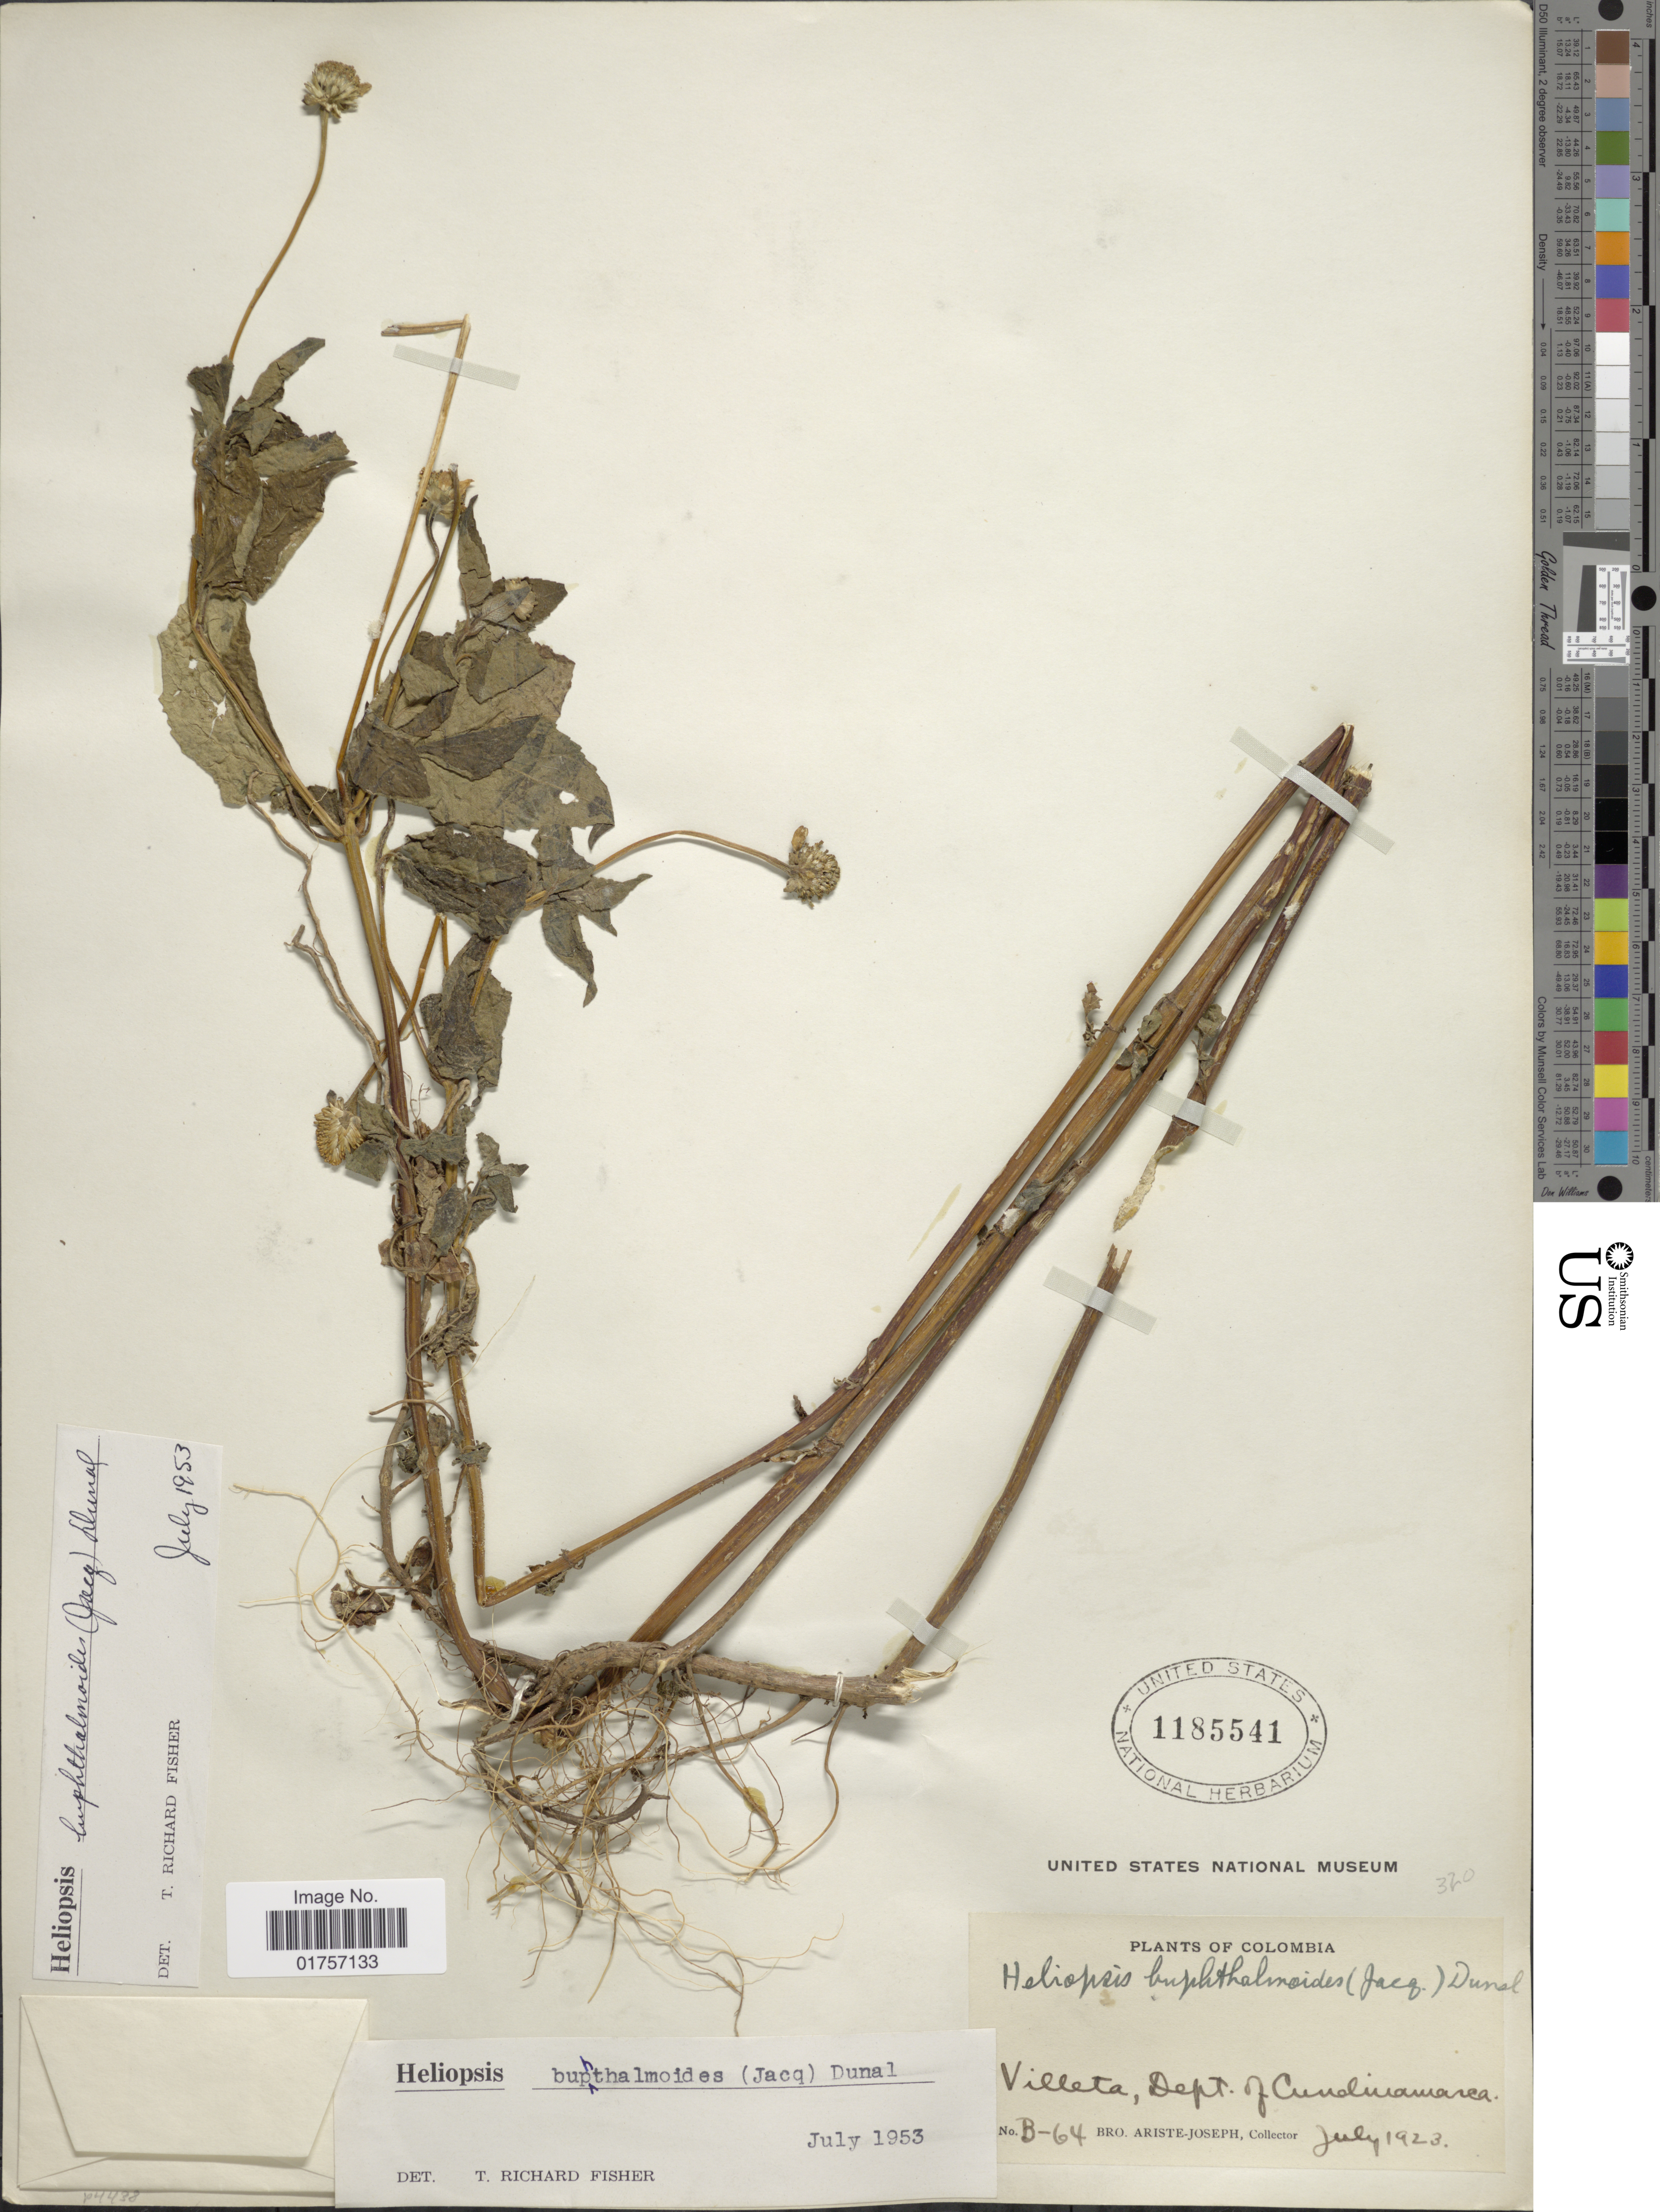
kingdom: Plantae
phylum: Tracheophyta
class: Magnoliopsida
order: Asterales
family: Asteraceae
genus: Heliopsis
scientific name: Heliopsis buphthalmoides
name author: (Jacq.) Dunal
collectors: Bro. Ariste-Joseph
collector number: B-64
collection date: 1923-07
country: Colombia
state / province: Cundinamarca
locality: Villeta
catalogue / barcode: US 1185541